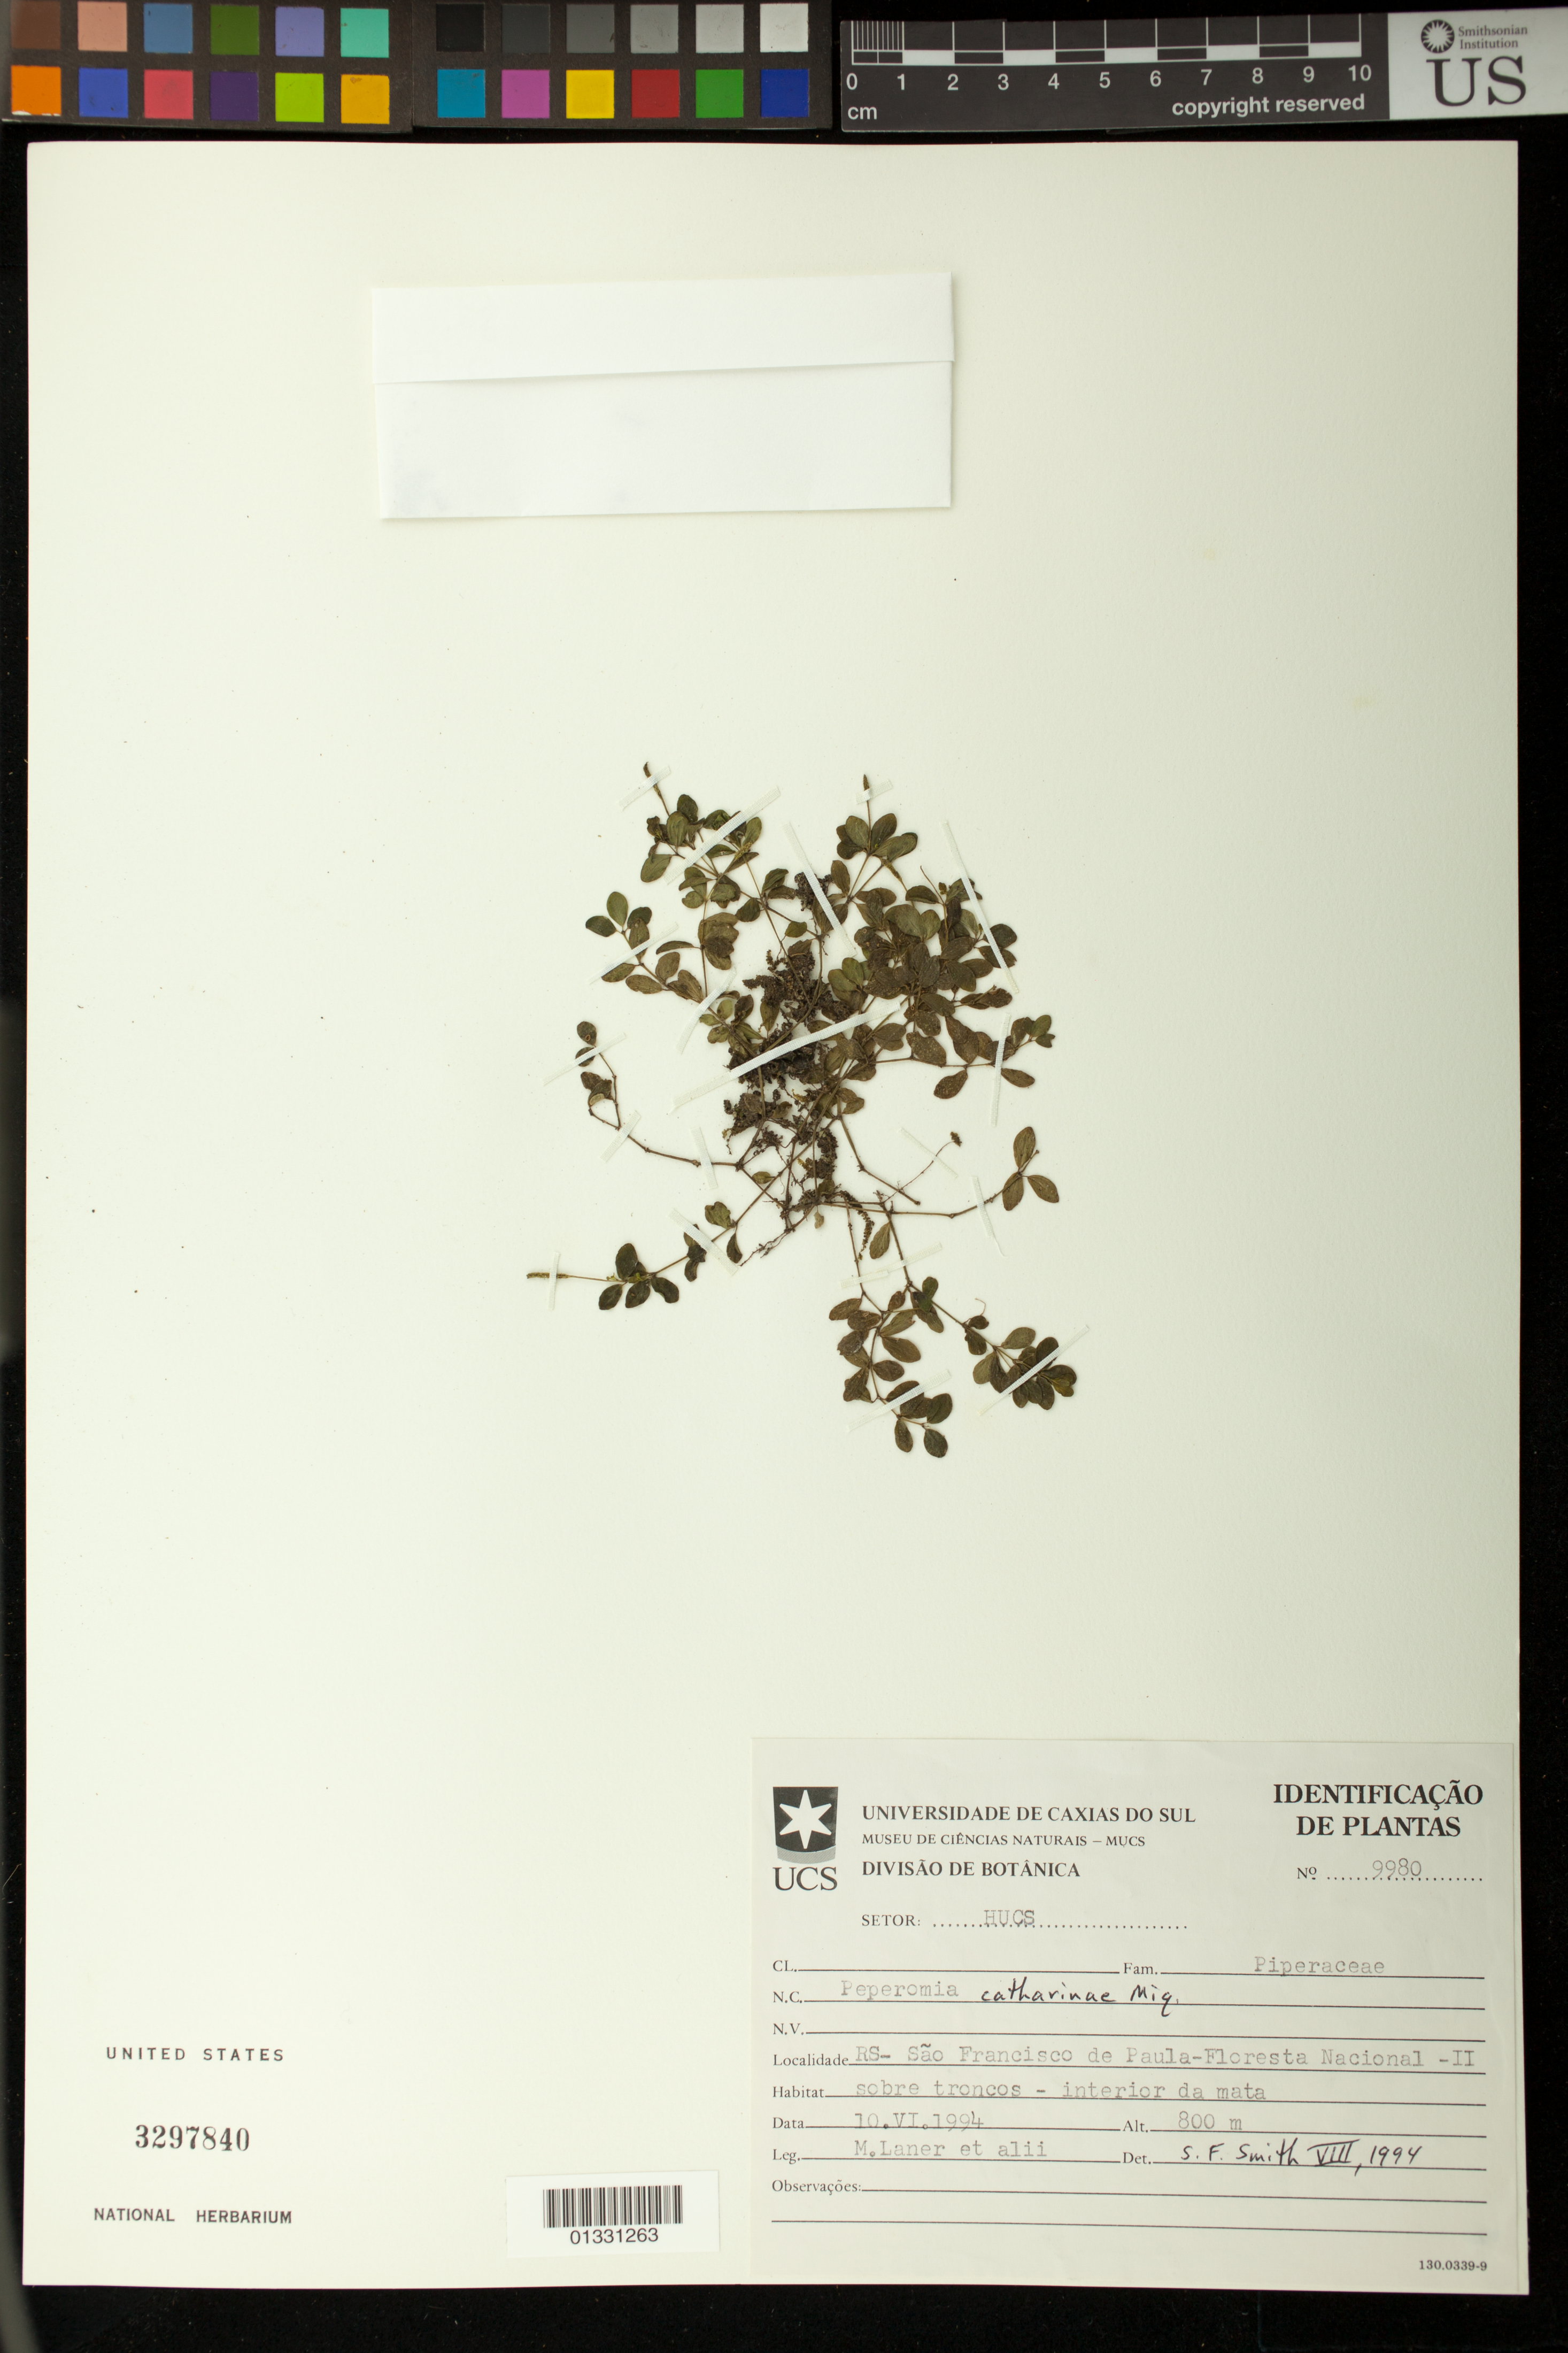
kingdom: Plantae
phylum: Tracheophyta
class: Magnoliopsida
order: Piperales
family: Piperaceae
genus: Peperomia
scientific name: Peperomia catharinae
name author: Miq.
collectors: M. Laner & et al.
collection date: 1994-06-10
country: Brazil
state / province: Rio Grande do Sul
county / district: São Francisco de Paula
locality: Floresta Nacional -II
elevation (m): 800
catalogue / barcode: US 3297840